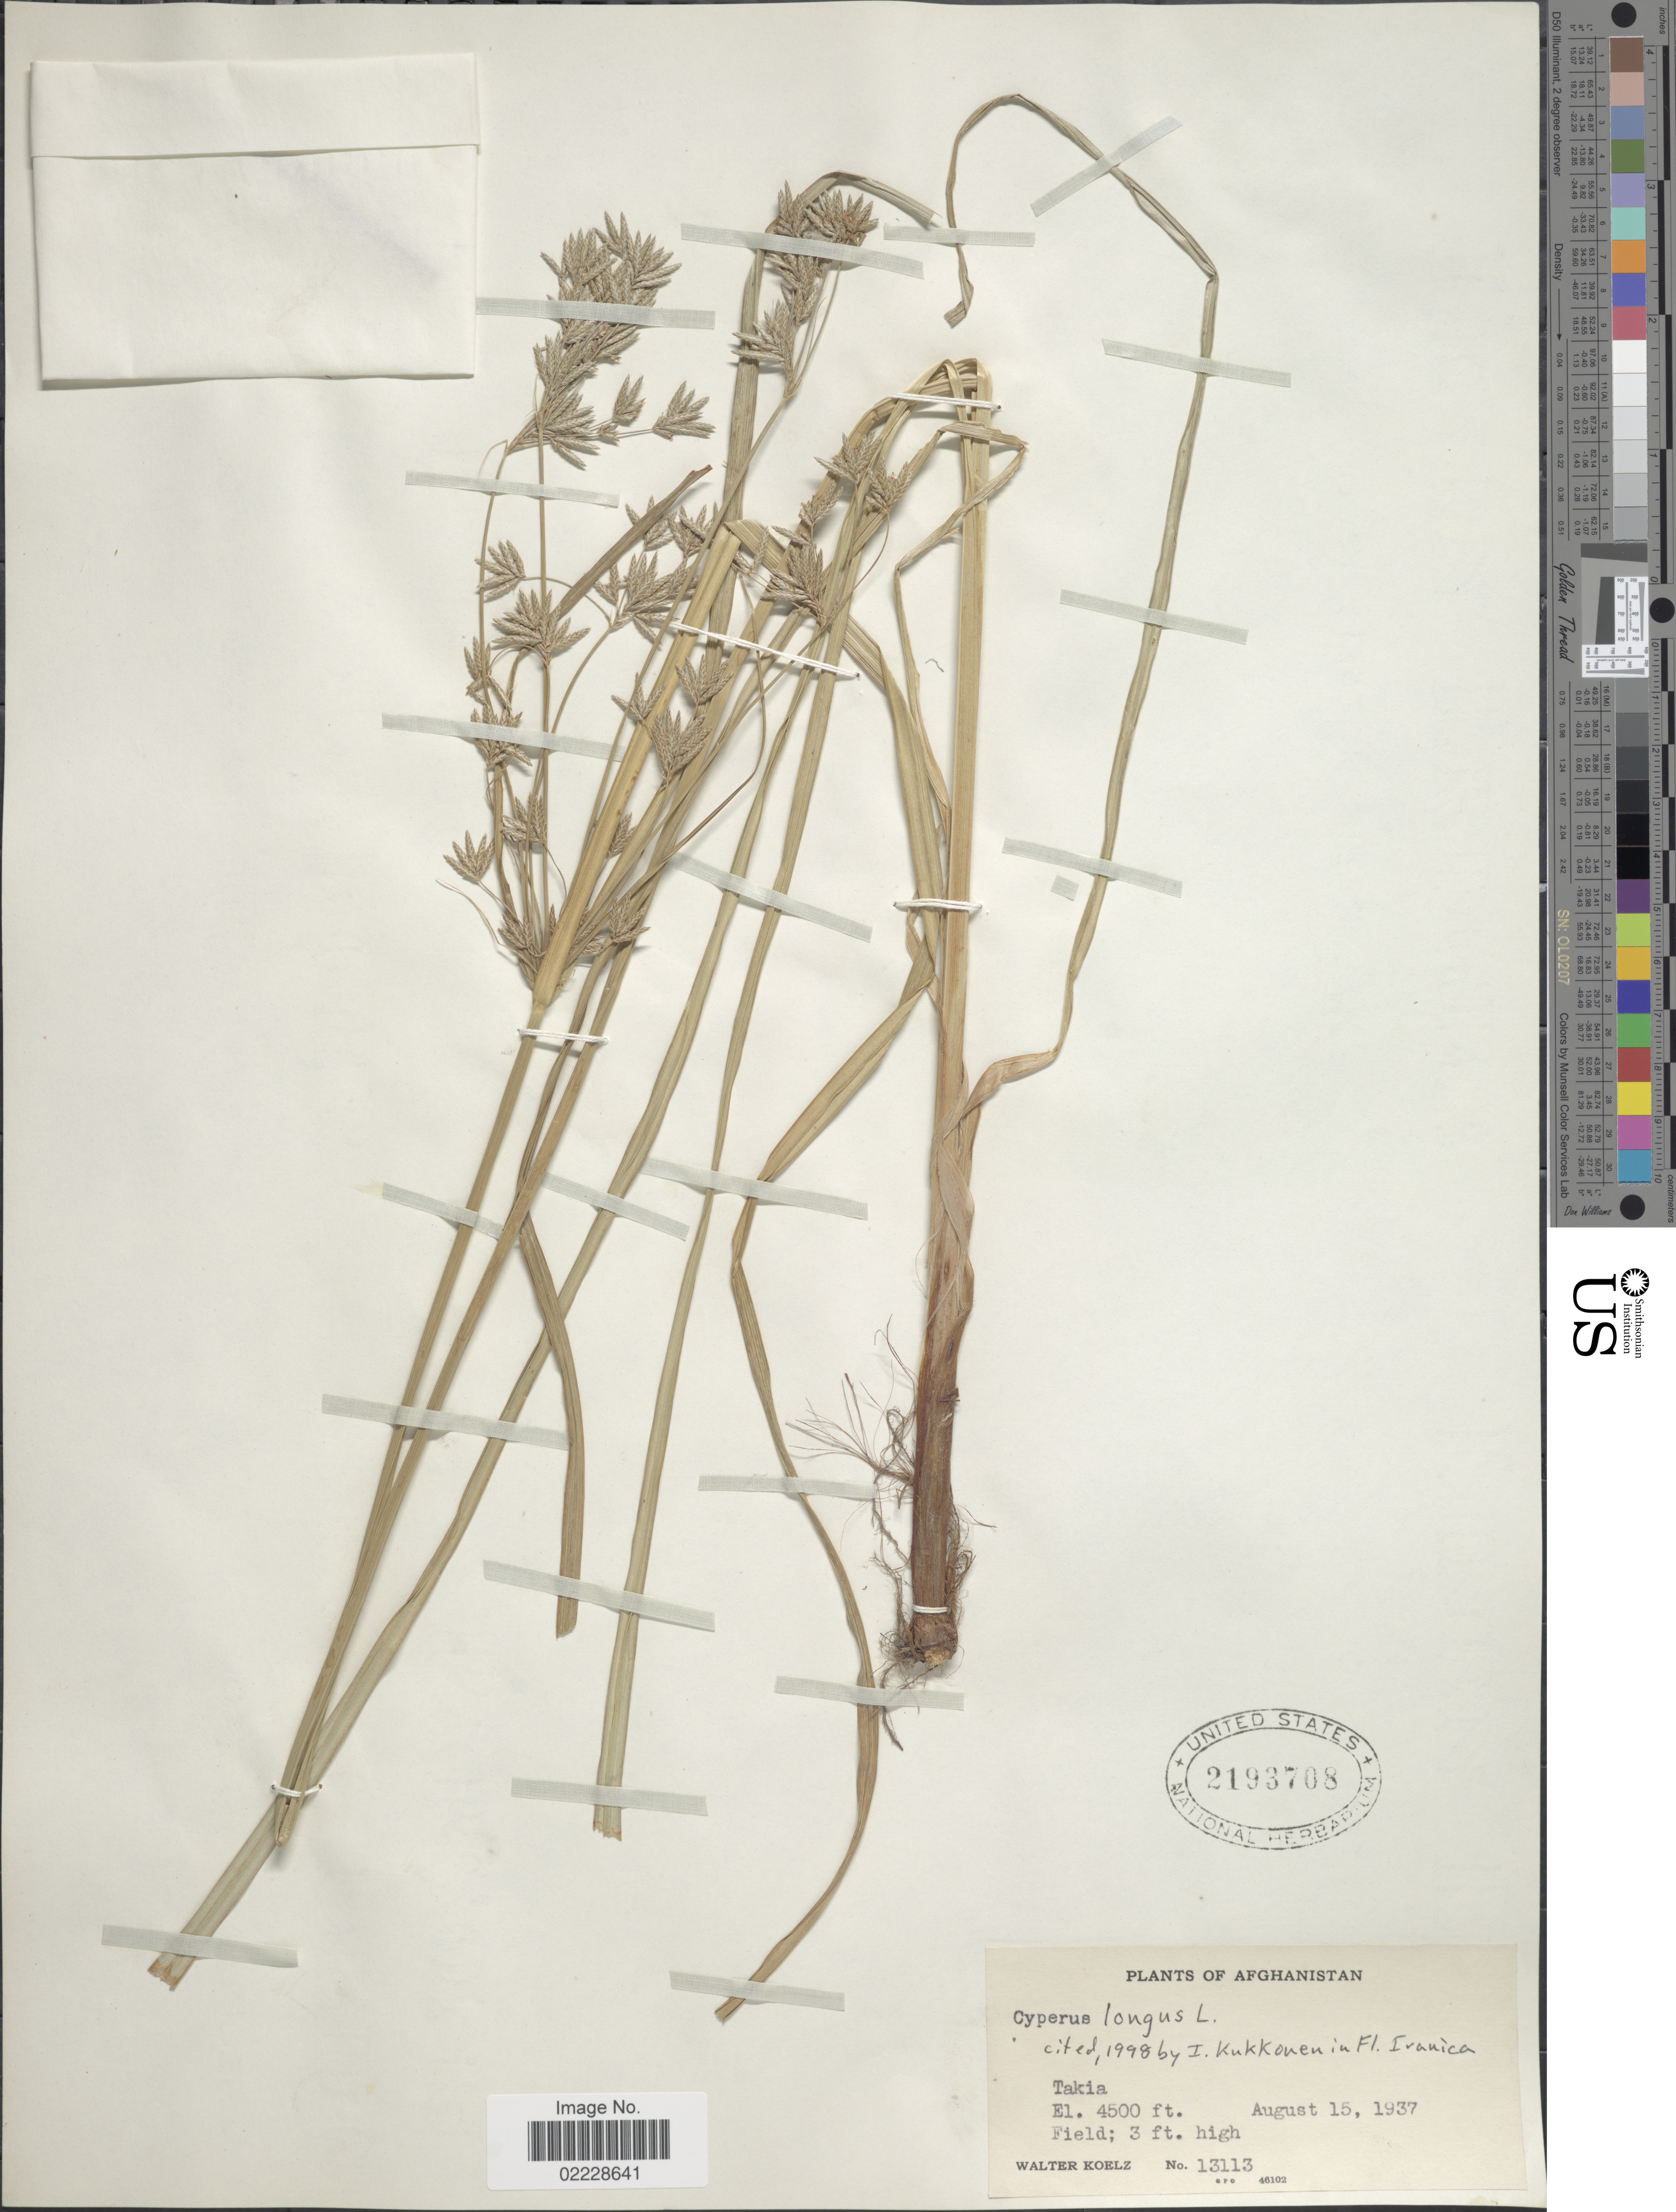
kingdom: Plantae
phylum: Tracheophyta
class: Liliopsida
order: Poales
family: Cyperaceae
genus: Cyperus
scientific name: Cyperus longus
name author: L.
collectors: W. N. Koelz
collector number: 13113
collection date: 1937-08-15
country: Afghanistan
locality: Takia.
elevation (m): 1372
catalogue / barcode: US 2193708